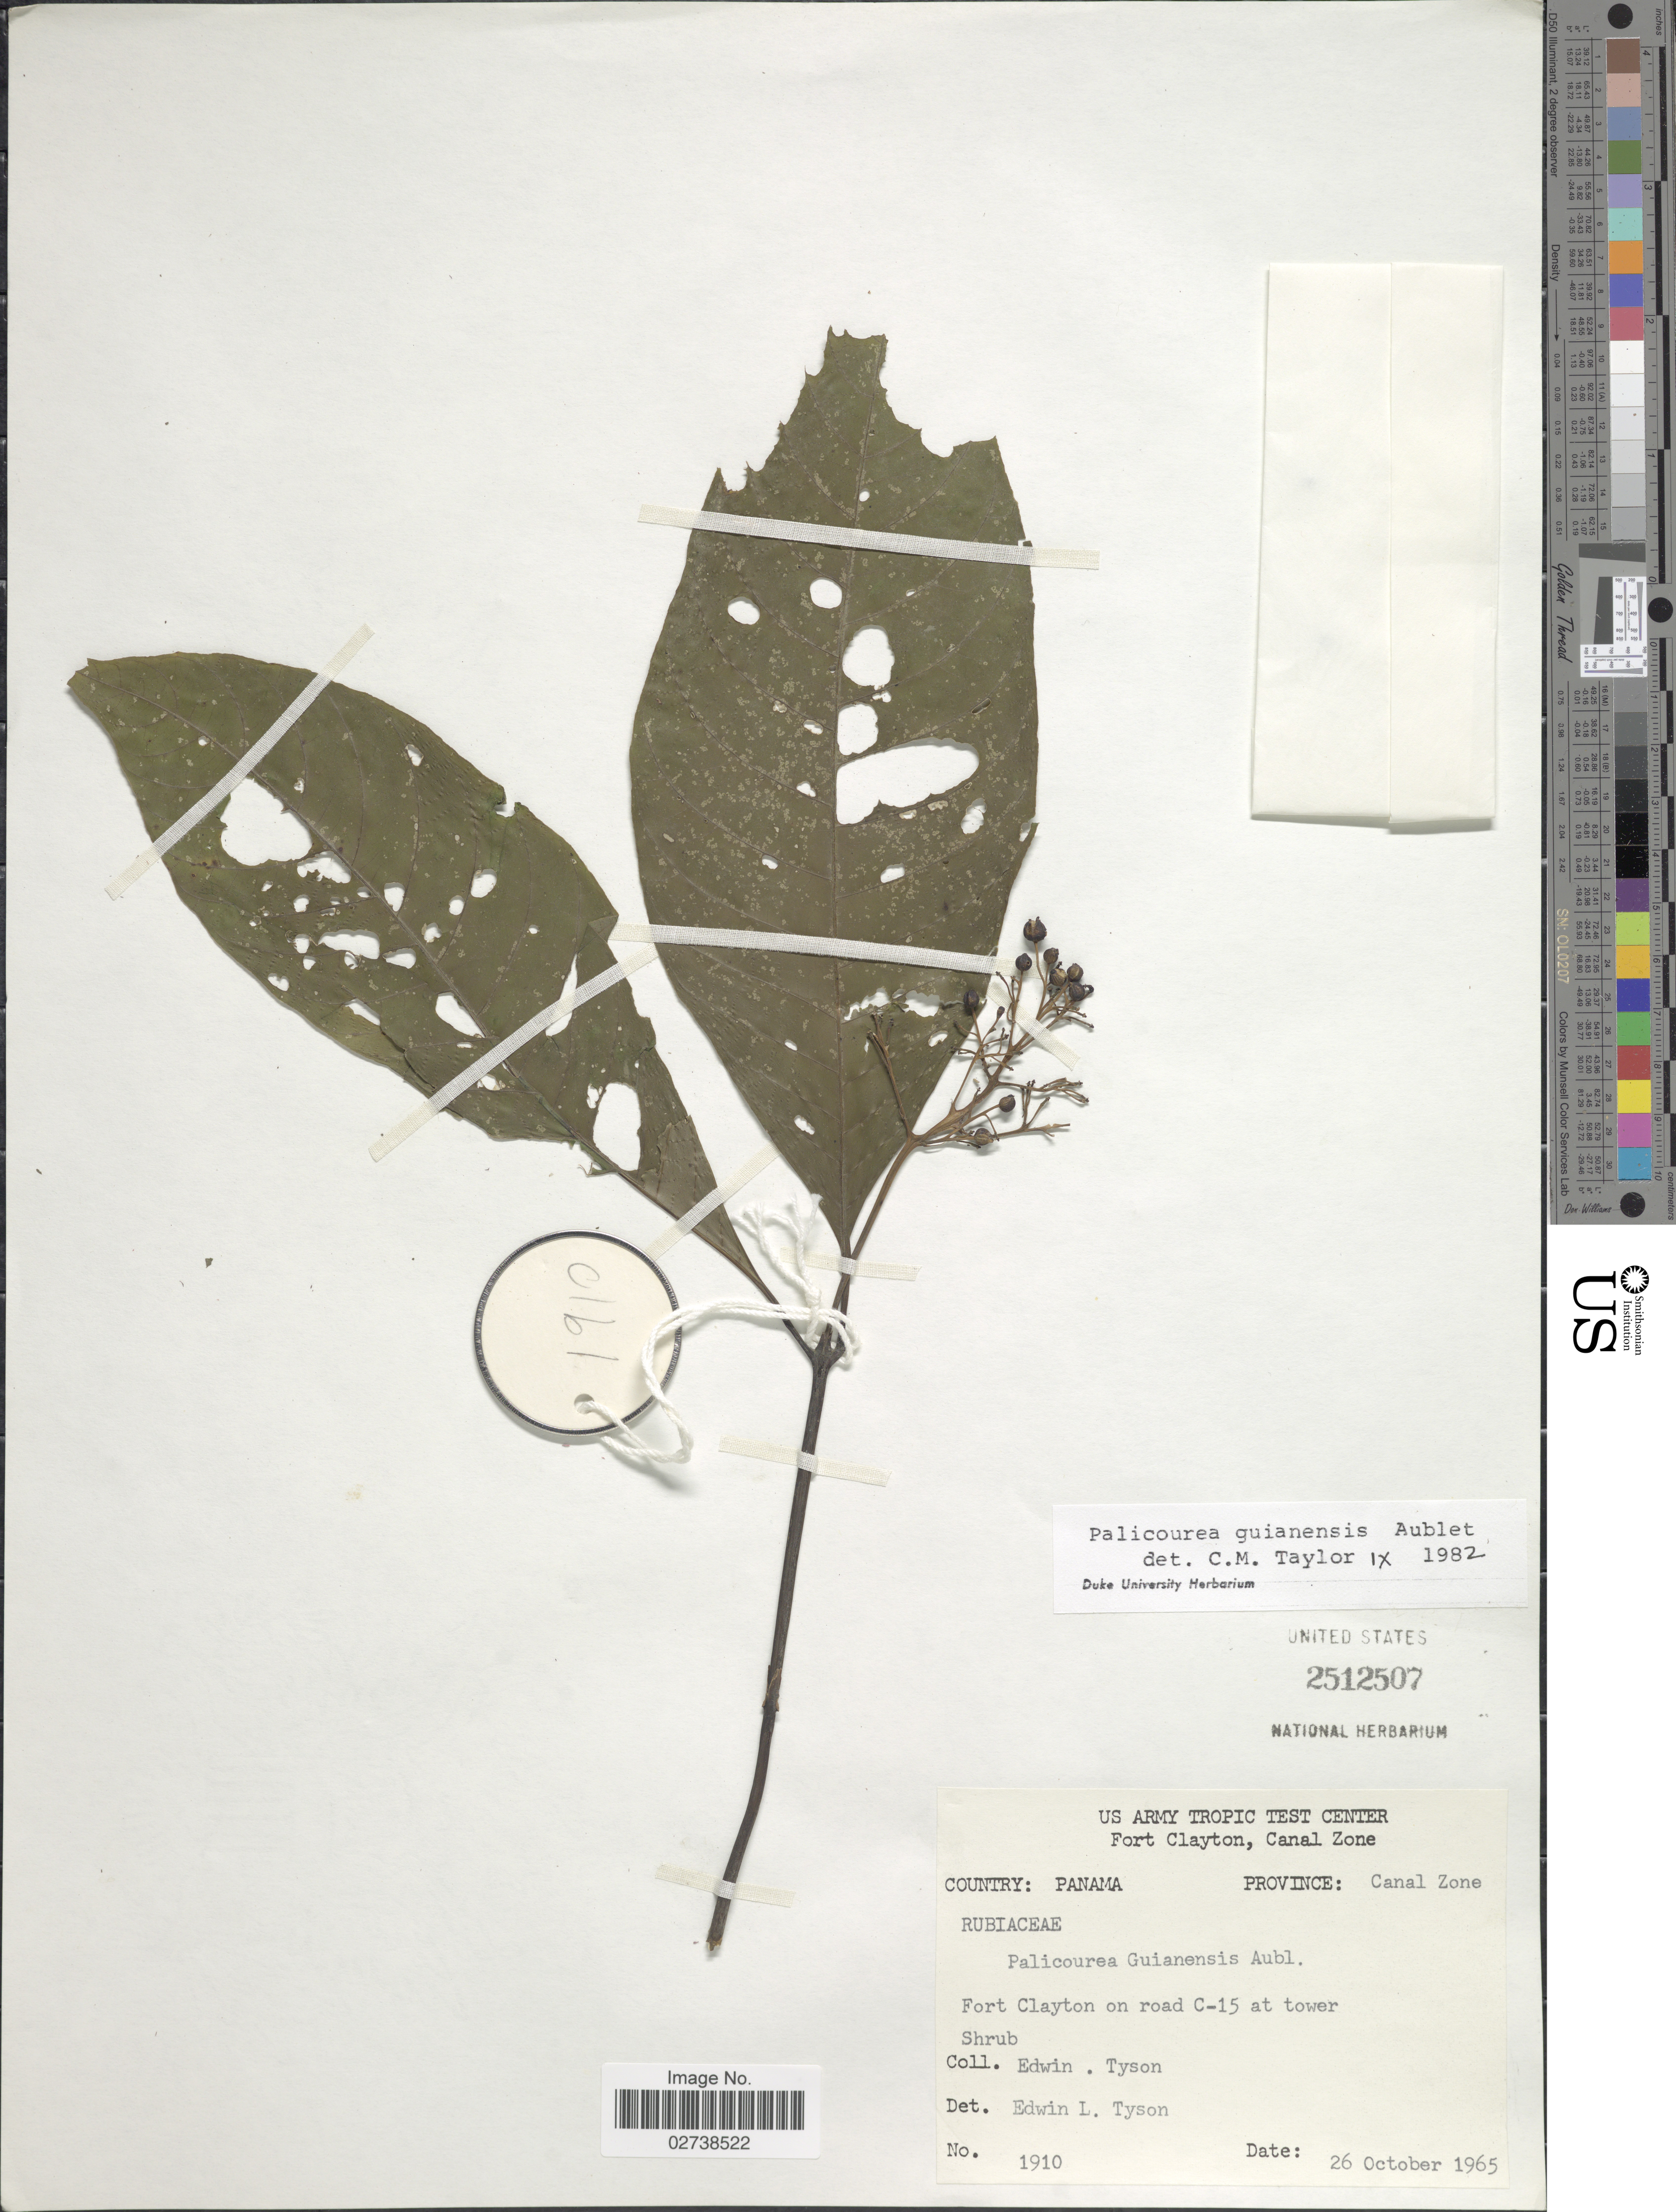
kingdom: Plantae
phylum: Tracheophyta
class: Magnoliopsida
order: Gentianales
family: Rubiaceae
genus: Palicourea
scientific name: Palicourea guianensis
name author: Aubl.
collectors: E. L. Tyson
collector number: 1910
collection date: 1965-10-26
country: Panama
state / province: Colón / Panamá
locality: Province: Canal Zone, Fort Clayton on road C-15 at tower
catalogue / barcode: US 2512507